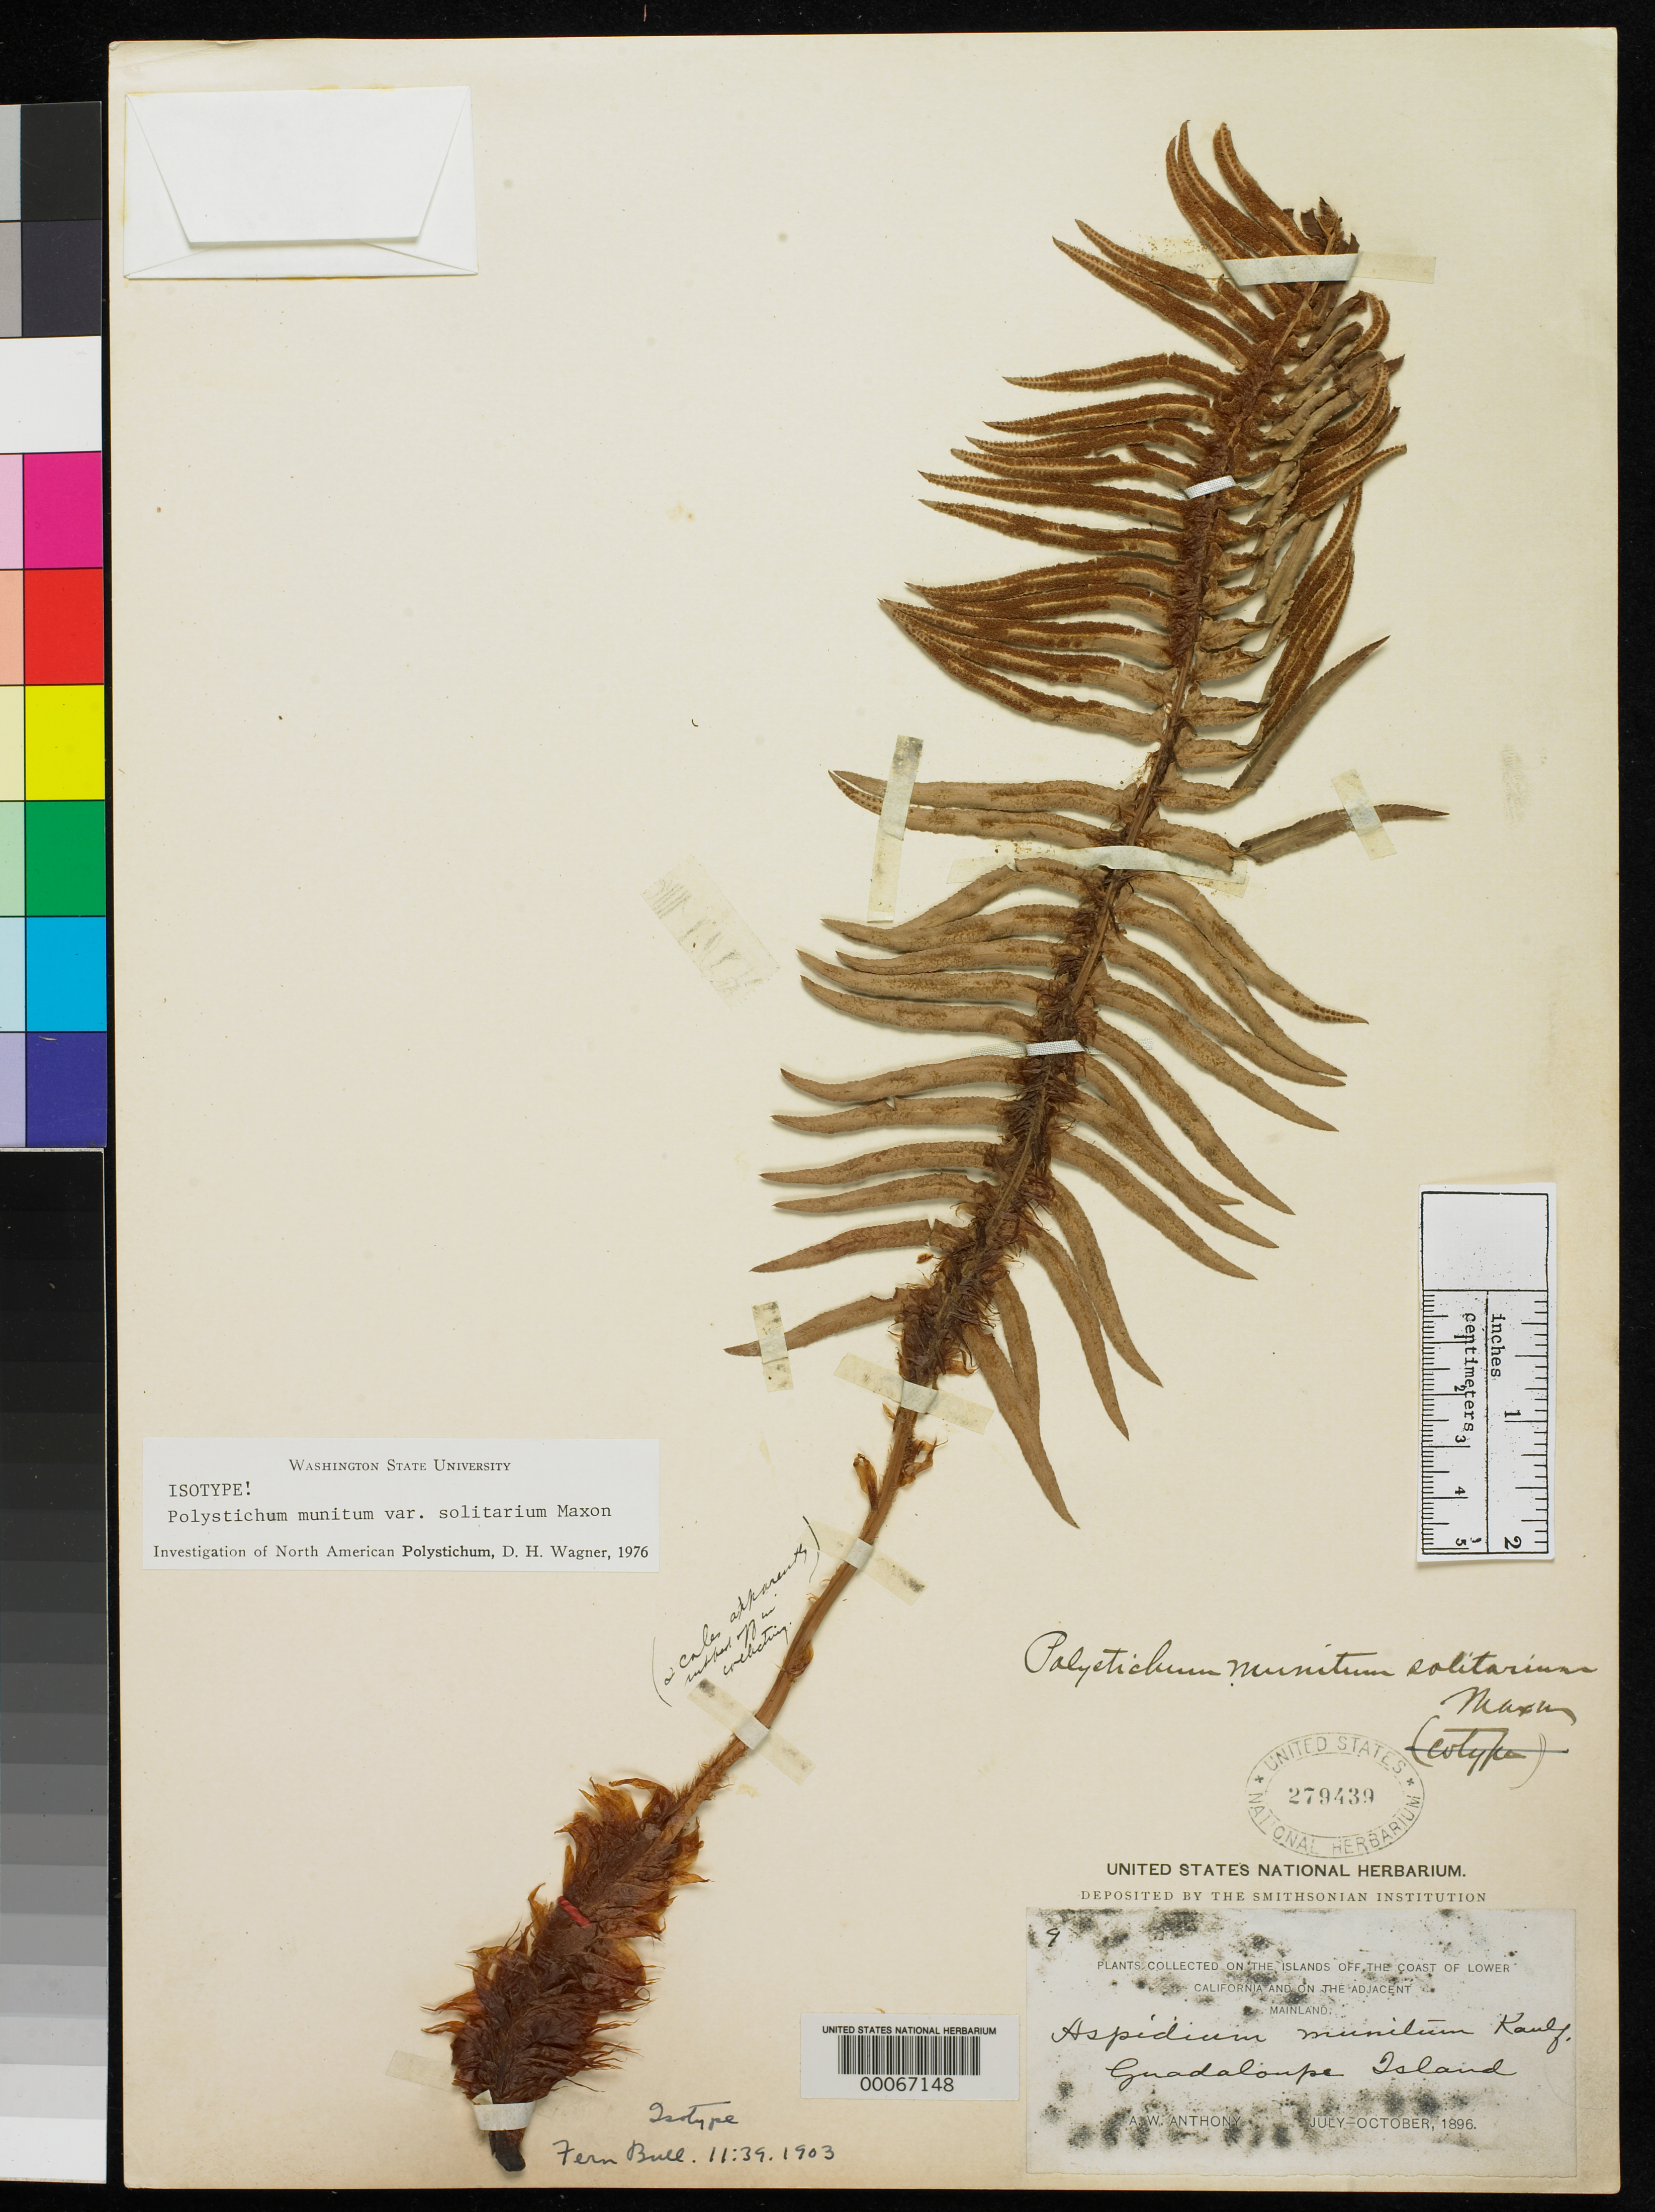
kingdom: Plantae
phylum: Tracheophyta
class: Polypodiopsida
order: Polypodiales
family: Dryopteridaceae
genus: Polystichum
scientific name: Polystichum munitum var. solitarium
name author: Maxon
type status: Type Collection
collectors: A. W. Anthony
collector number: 9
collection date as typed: Jul 1896 to -- Oct 1896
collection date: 1896-07/1896-10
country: Mexico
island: Guadaloupe Island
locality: Island off the coast of lower California & on adjacent mainland.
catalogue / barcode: US 279439